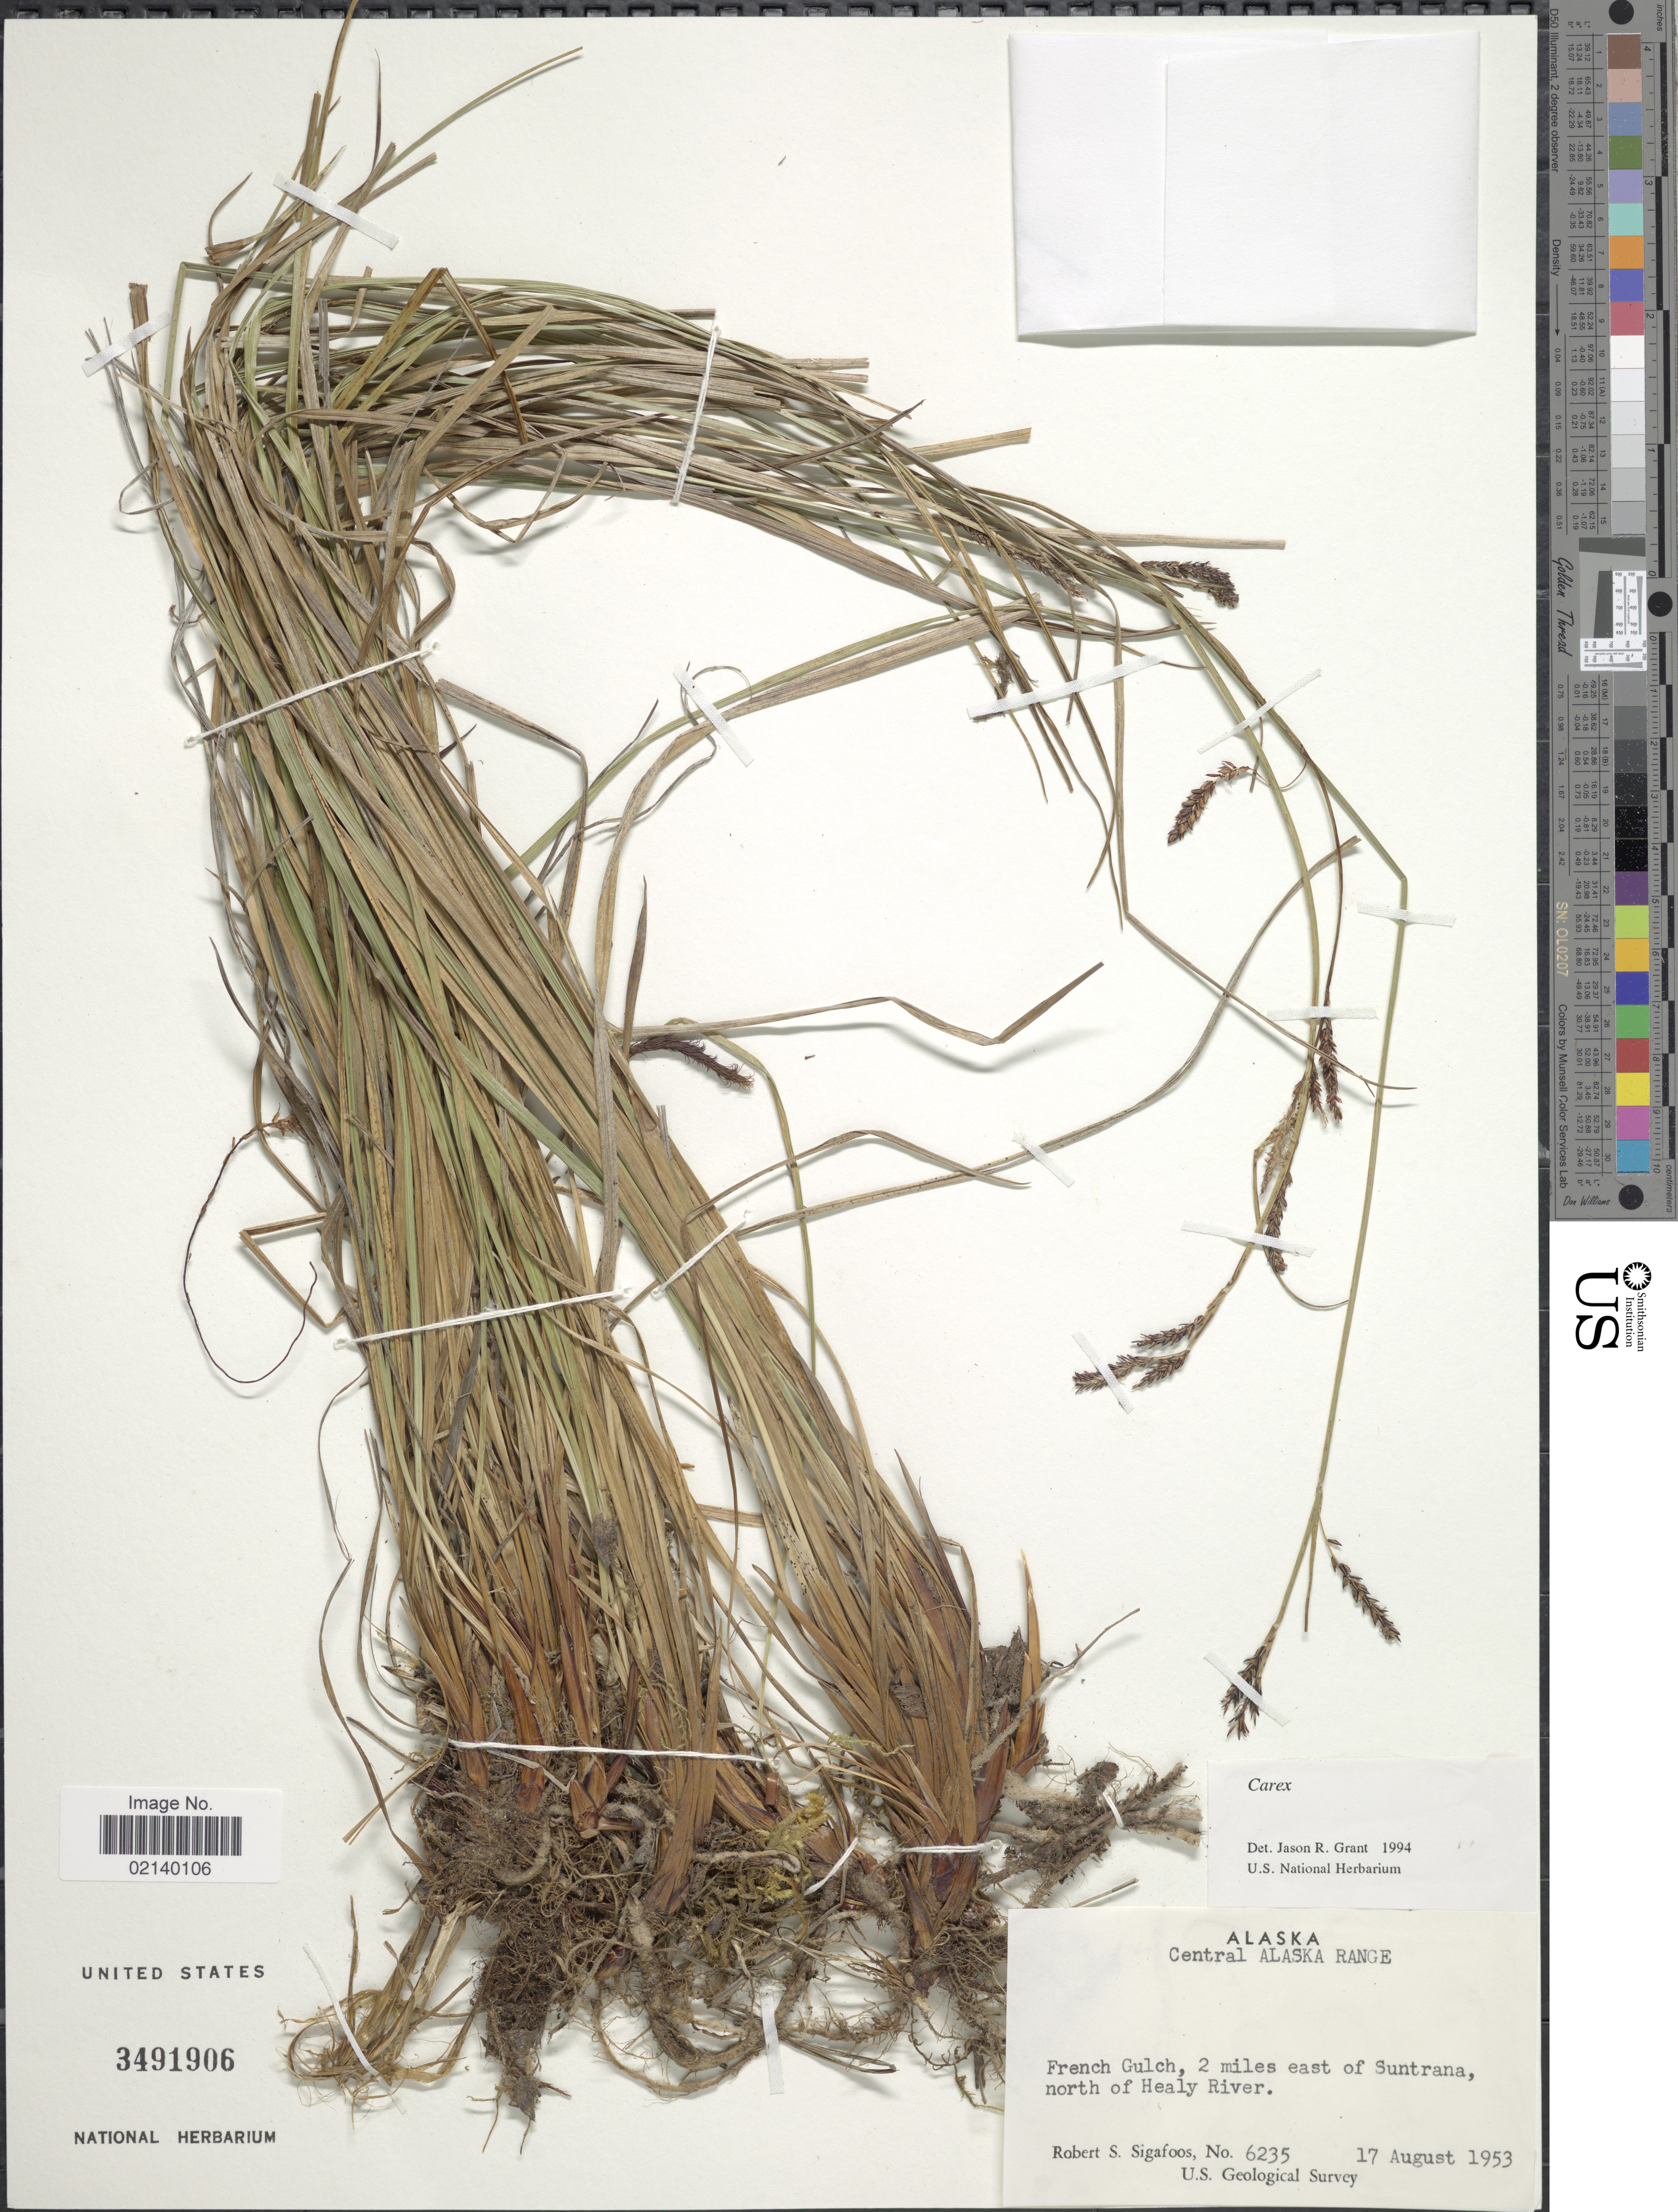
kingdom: Plantae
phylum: Tracheophyta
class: Liliopsida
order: Poales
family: Cyperaceae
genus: Carex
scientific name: Carex sp.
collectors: R. Sigafoos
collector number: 6235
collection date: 1953-08-17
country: United States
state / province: Alaska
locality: Central Alaska Range, French Gulch, 2 miles east of Suntrana, north of Healy River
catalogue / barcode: US 3491906